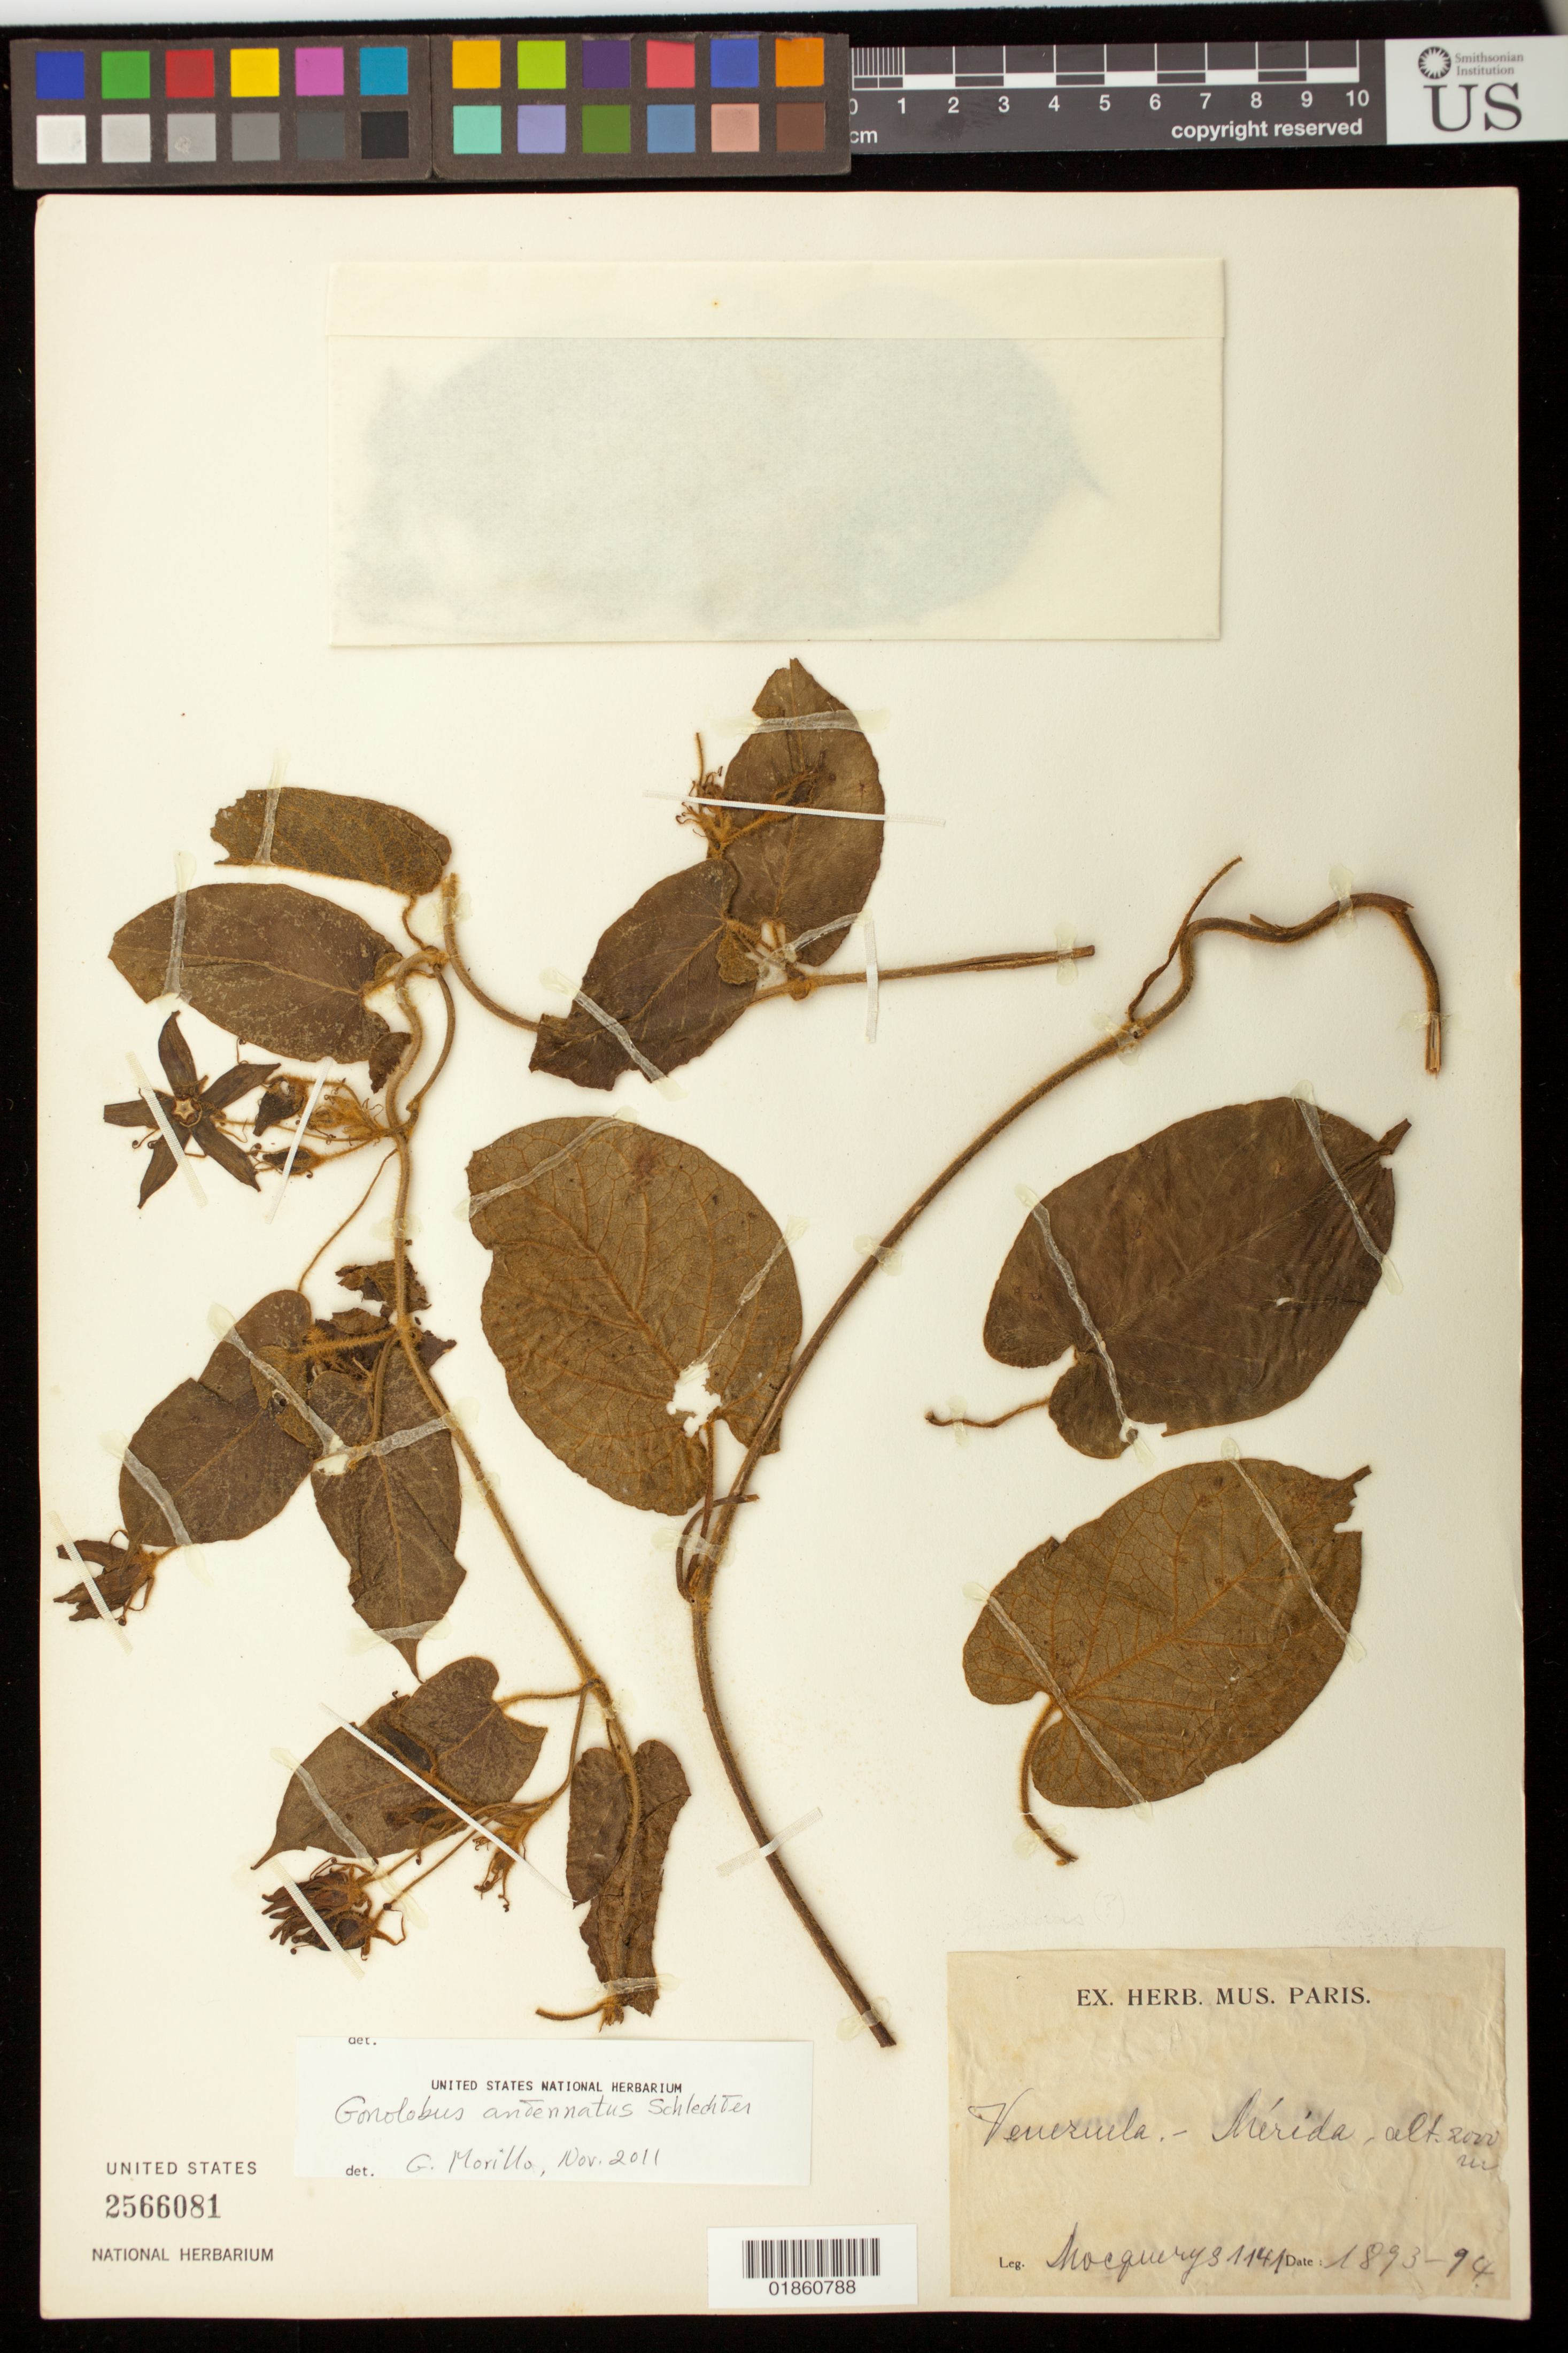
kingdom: Plantae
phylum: Tracheophyta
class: Magnoliopsida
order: Gentianales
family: Apocynaceae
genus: Gonolobus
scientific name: Gonolobus attenuatus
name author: Rusby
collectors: A. Mocquerys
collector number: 1141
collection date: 1893/1894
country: Venezuela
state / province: Mérida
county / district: Libertador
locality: Mérida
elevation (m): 2000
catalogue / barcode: US 2566081